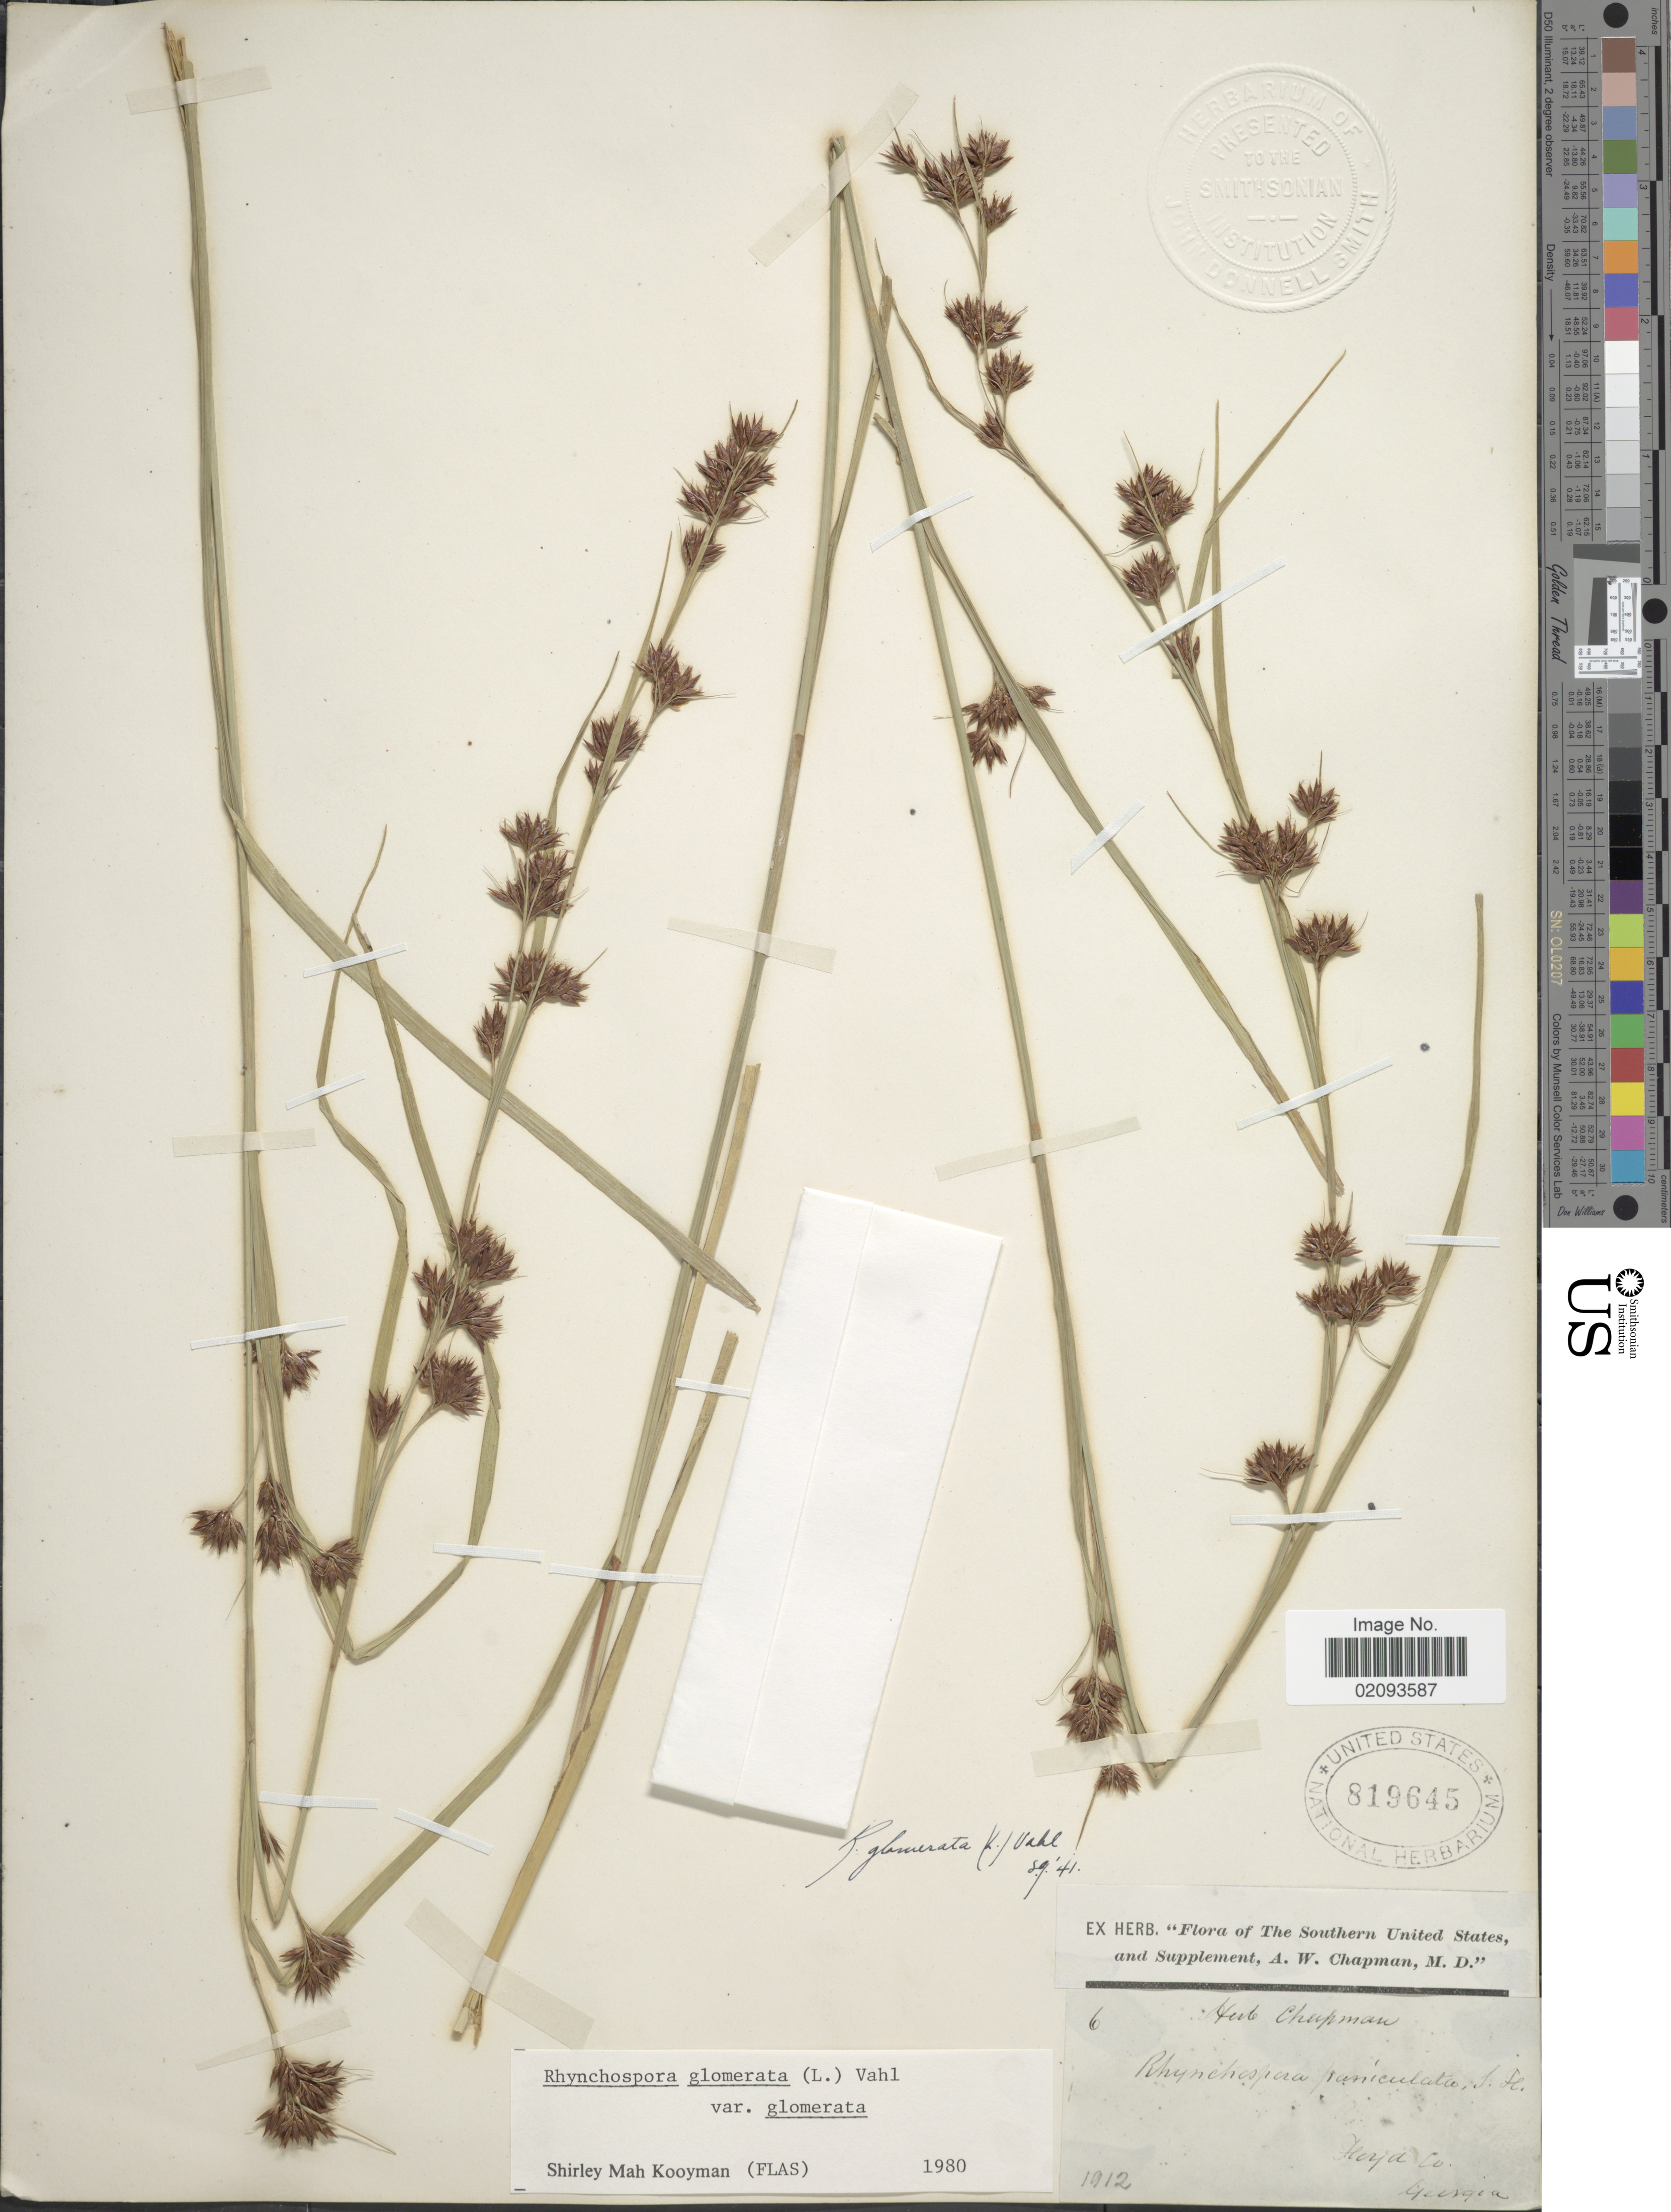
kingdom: Plantae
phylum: Tracheophyta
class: Liliopsida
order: Poales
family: Cyperaceae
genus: Rhynchospora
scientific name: Rhynchospora glomerata var. glomerata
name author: (L.) Vahl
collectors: A. W. Chapman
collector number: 6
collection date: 1912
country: United States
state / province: Georgia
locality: Hoya Co.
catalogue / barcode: US 819645